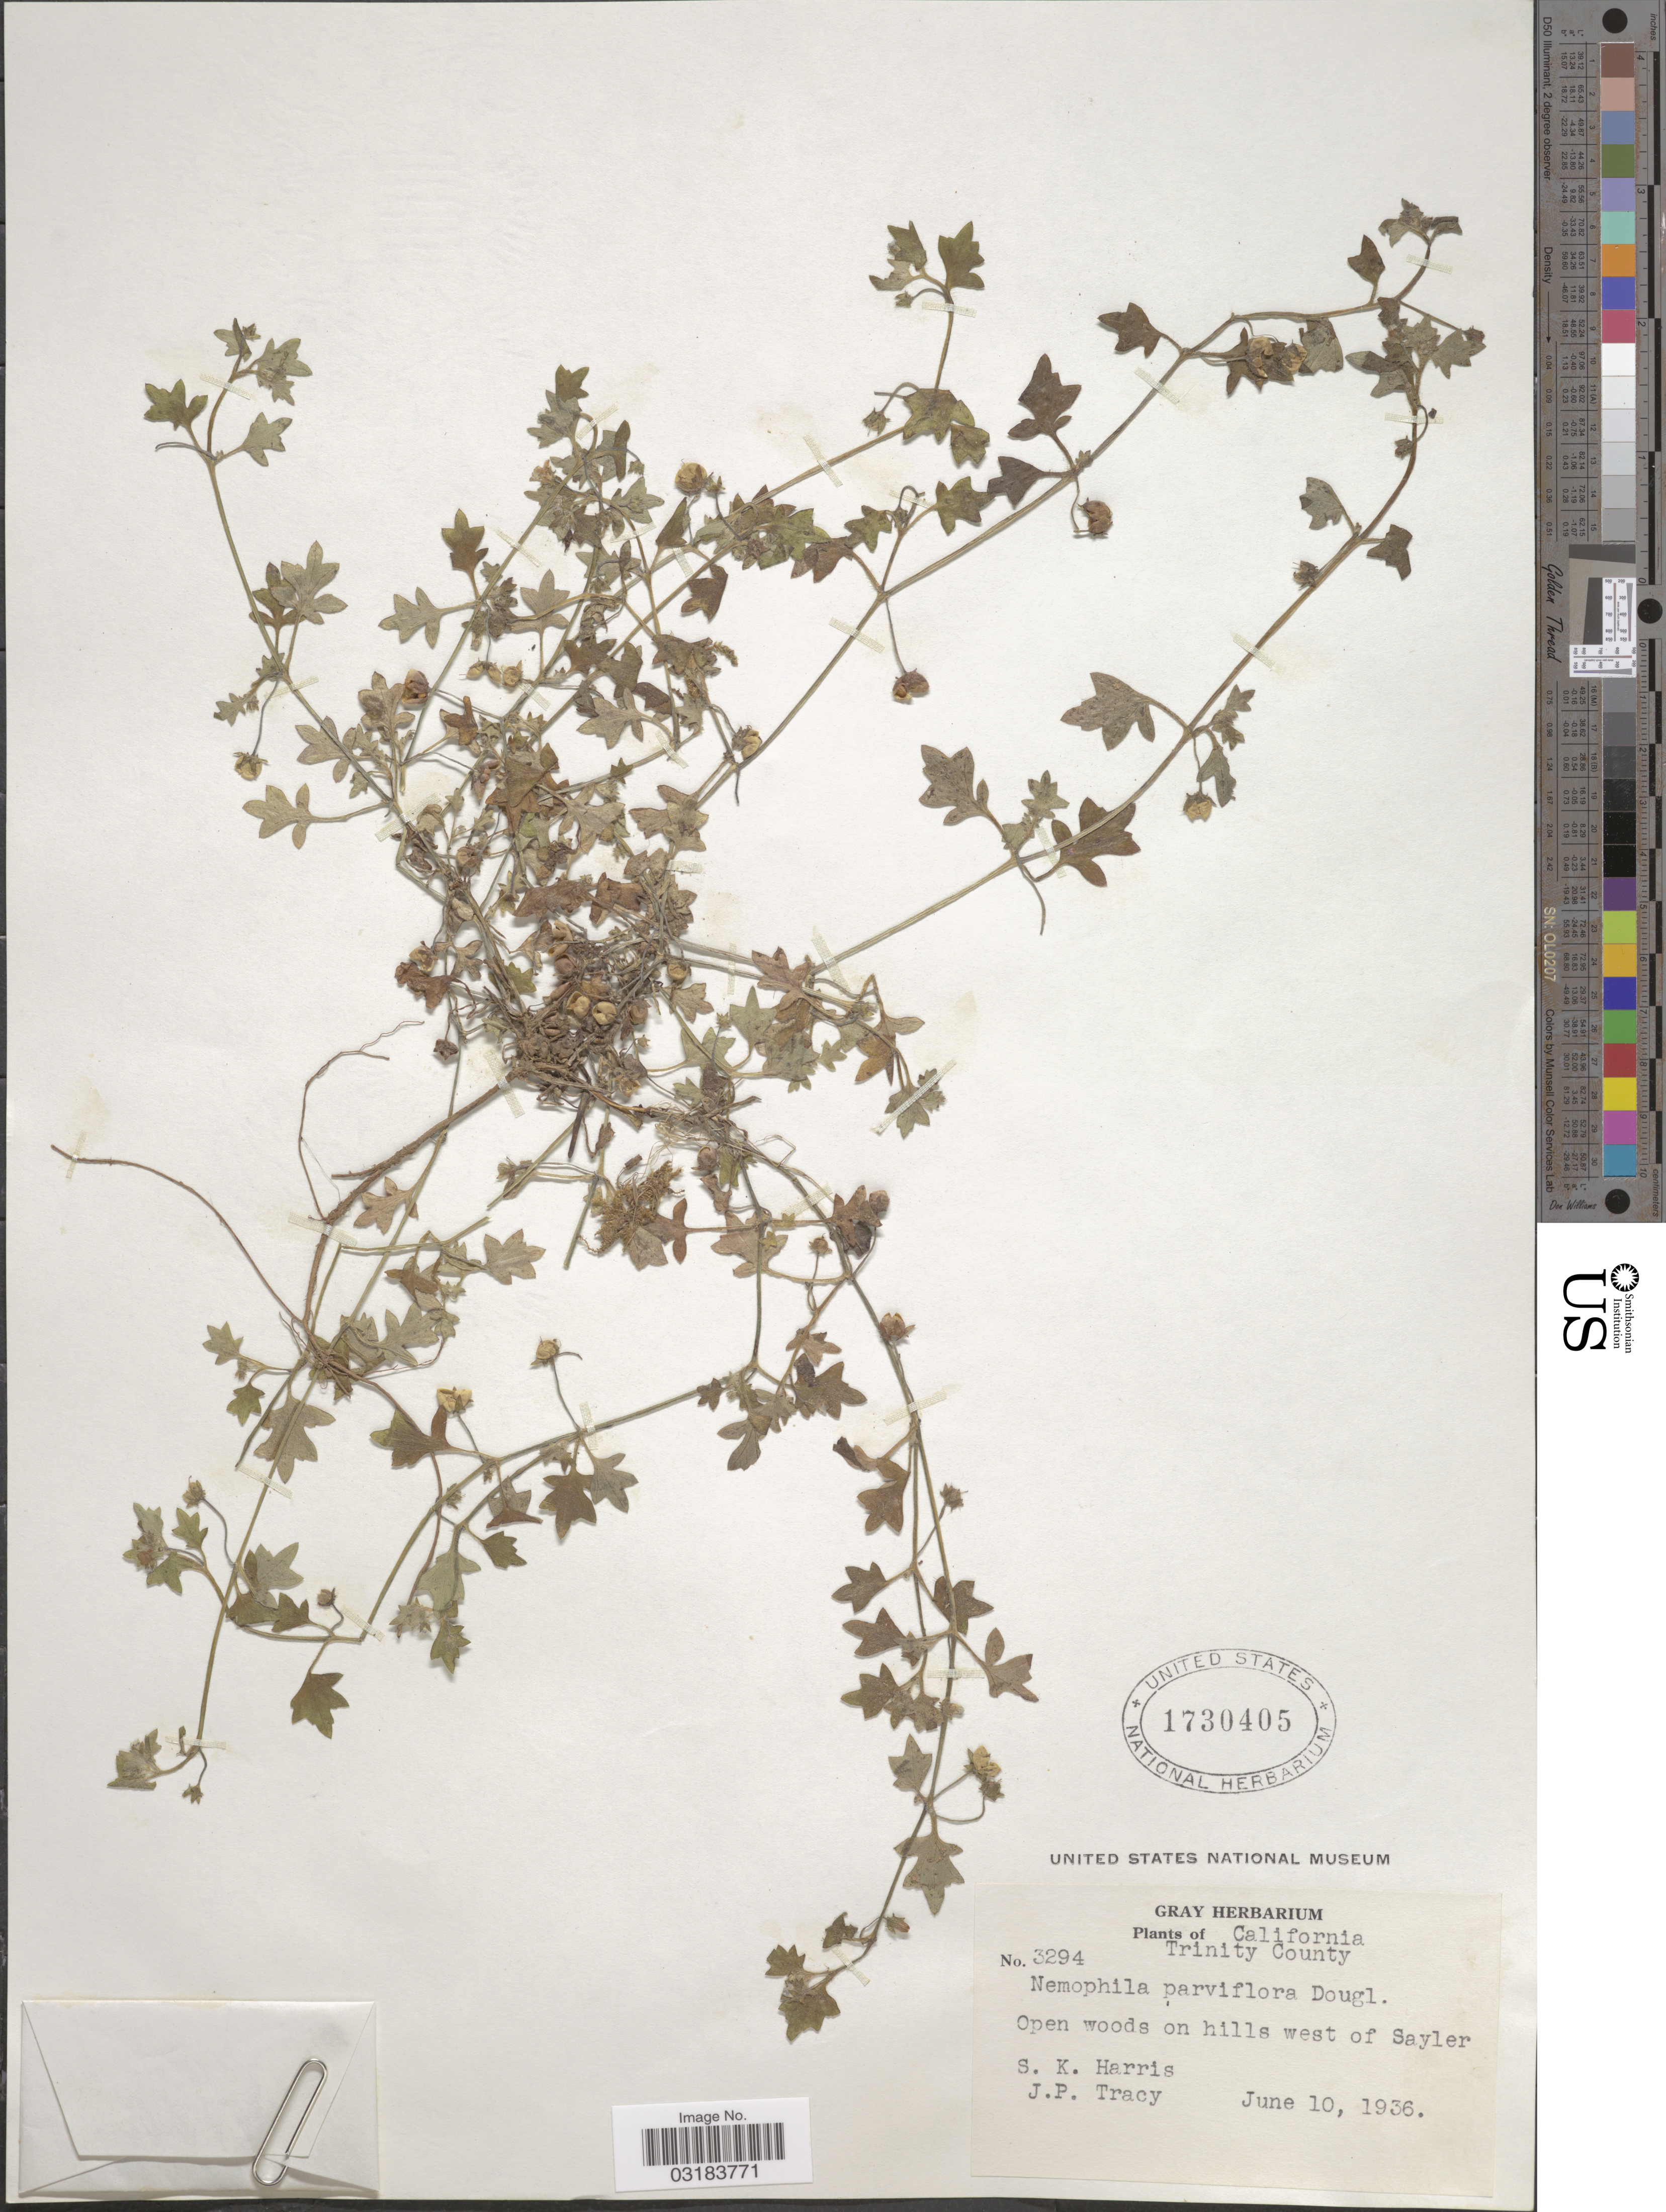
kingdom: Plantae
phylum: Tracheophyta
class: Magnoliopsida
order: Boraginales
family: Hydrophyllaceae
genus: Nemophila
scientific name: Nemophila parviflora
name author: Douglas ex Benth.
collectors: S. K. Harris & J. Tracy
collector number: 3294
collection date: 1936-06-10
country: United States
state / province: California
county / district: Trinity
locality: Trinity County. Open woods on hills west of Sayler.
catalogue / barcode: US 1730405